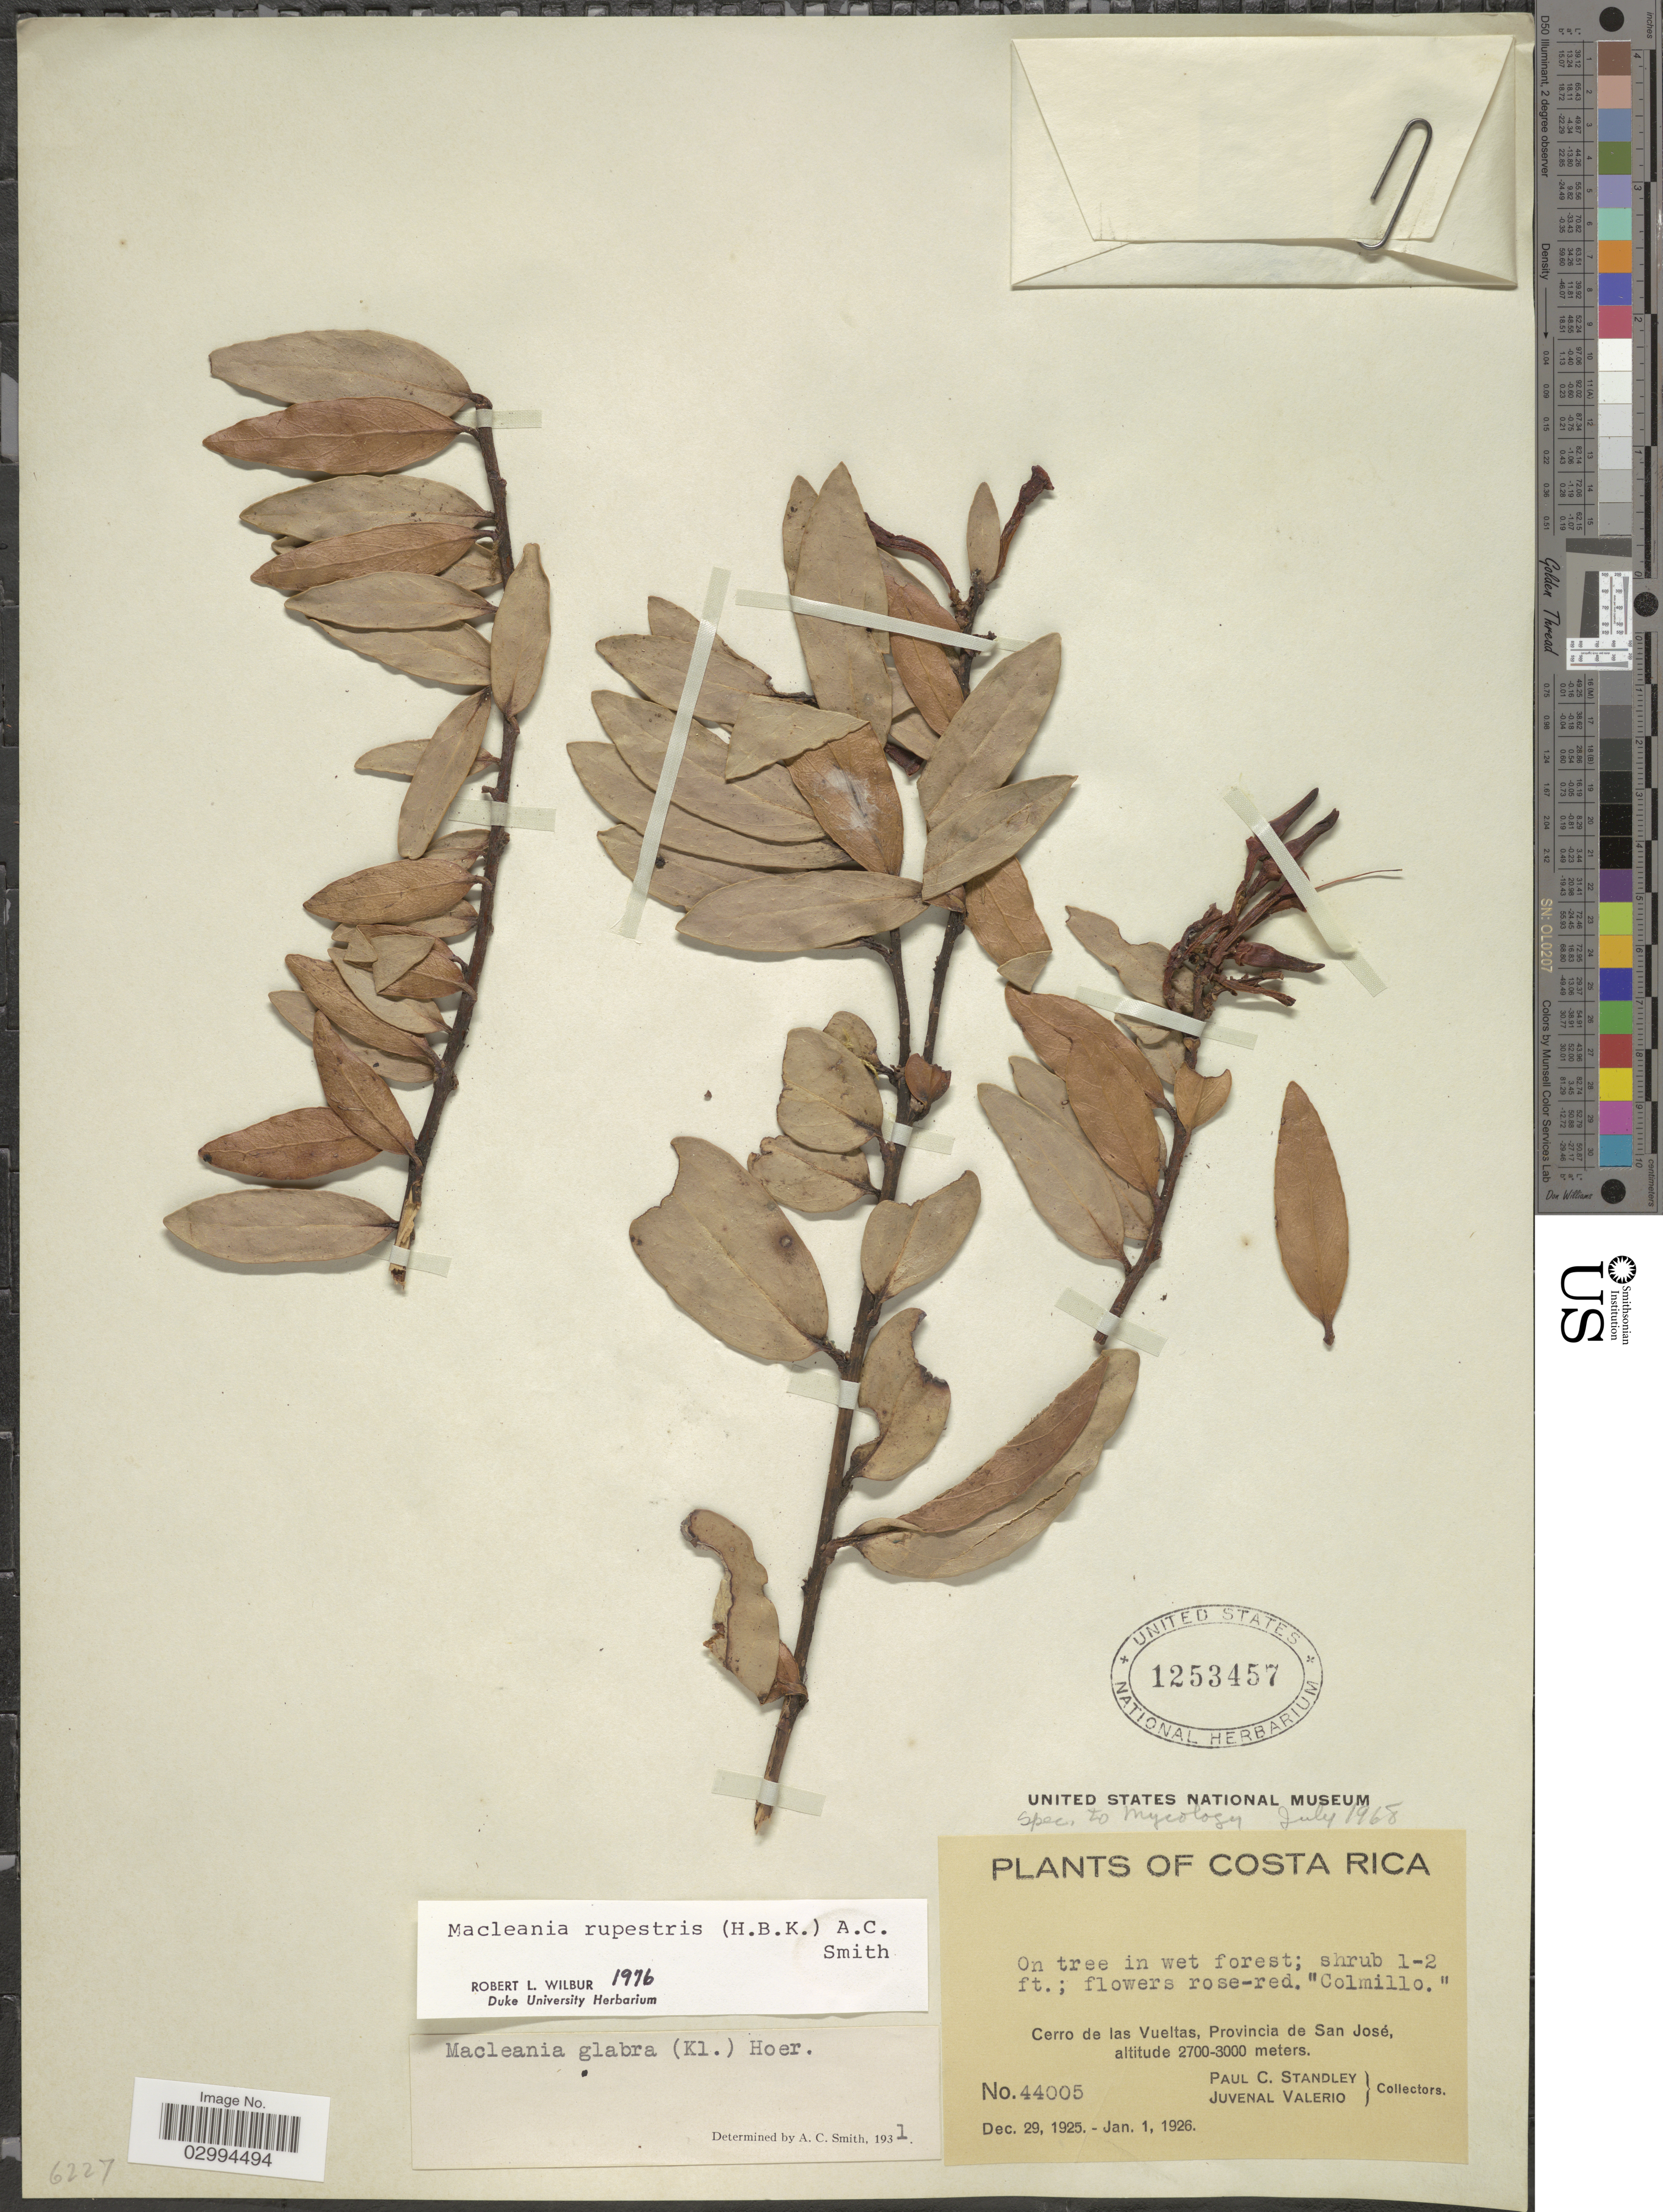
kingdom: Plantae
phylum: Tracheophyta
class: Magnoliopsida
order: Ericales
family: Ericaceae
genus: Macleania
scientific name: Macleania rupestris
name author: (Kunth) A.C. Sm.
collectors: P. C. Standley & J. Valerio R.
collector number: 44005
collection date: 1925-12-29/1926-01-01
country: Costa Rica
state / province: San José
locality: Cerro de las Vueltas.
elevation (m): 2700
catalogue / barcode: US 1253457